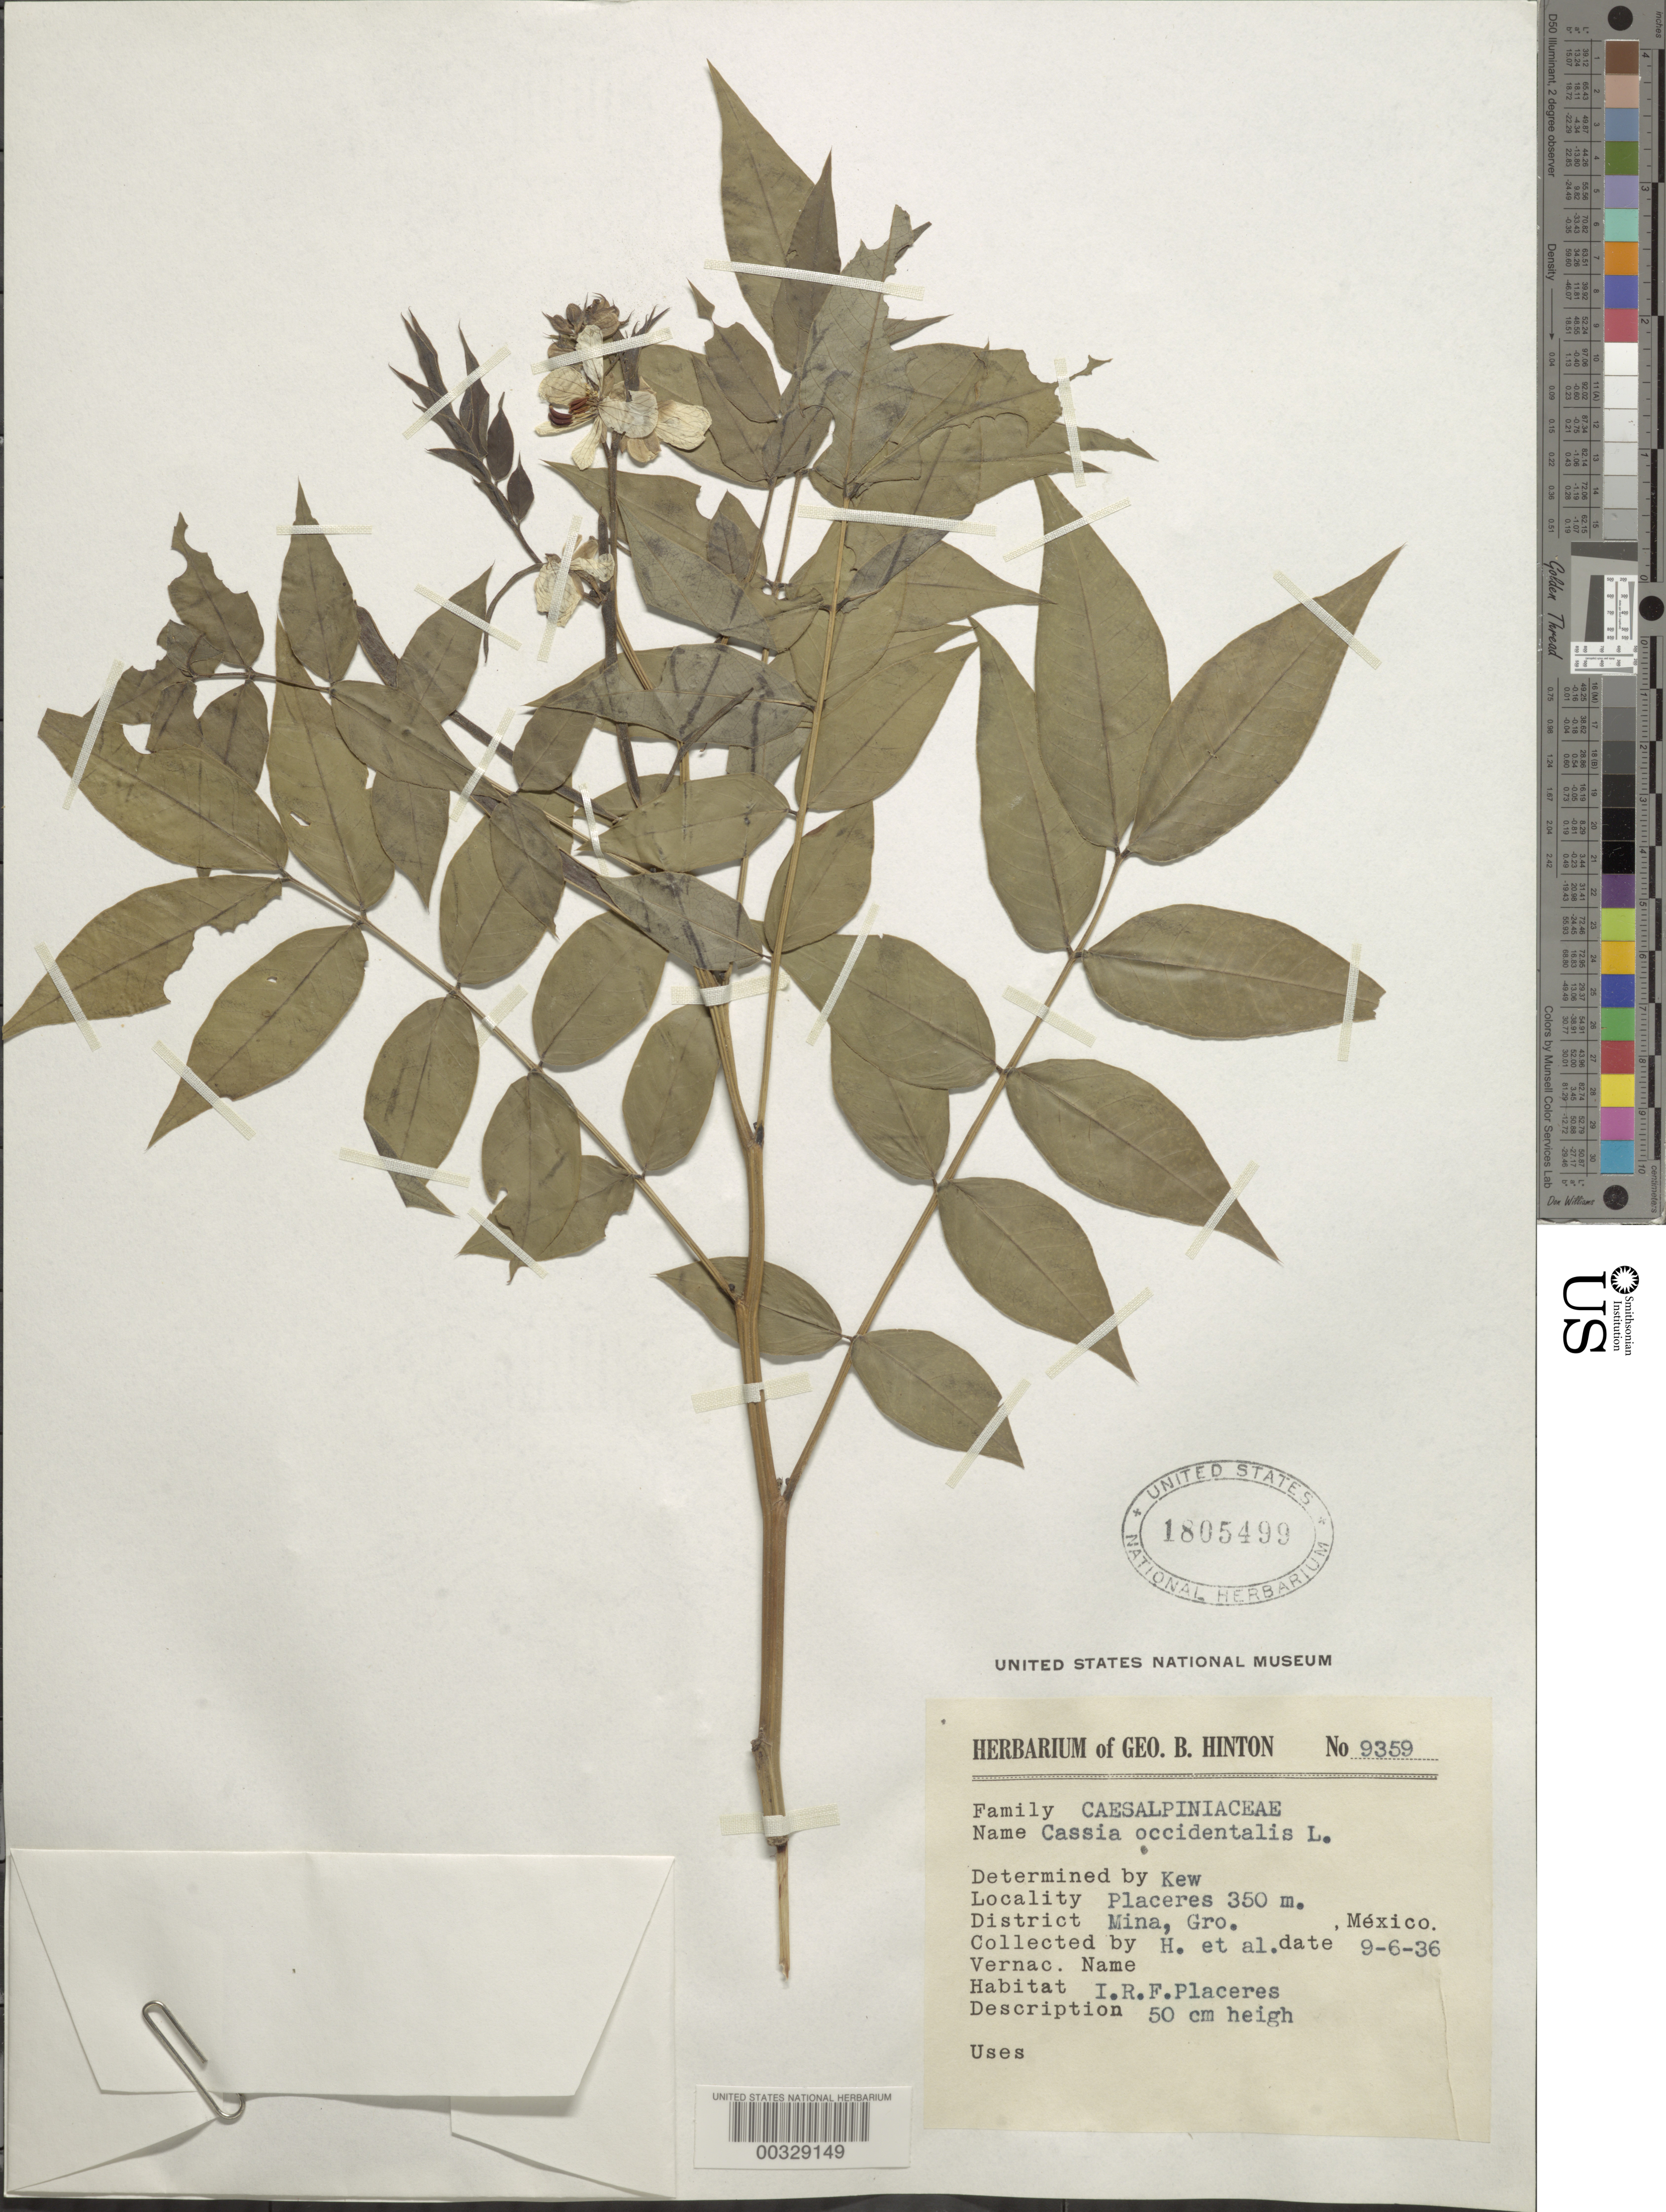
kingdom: Plantae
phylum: Tracheophyta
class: Magnoliopsida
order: Fabales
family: Fabaceae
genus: Senna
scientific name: Senna occidentalis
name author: (L.) Link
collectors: G. B. Hinton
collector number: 9359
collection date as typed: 06 Sep 1936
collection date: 1936-09-06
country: Mexico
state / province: Guerrero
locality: Mina mun. (?), placeres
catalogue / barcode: US 1805499